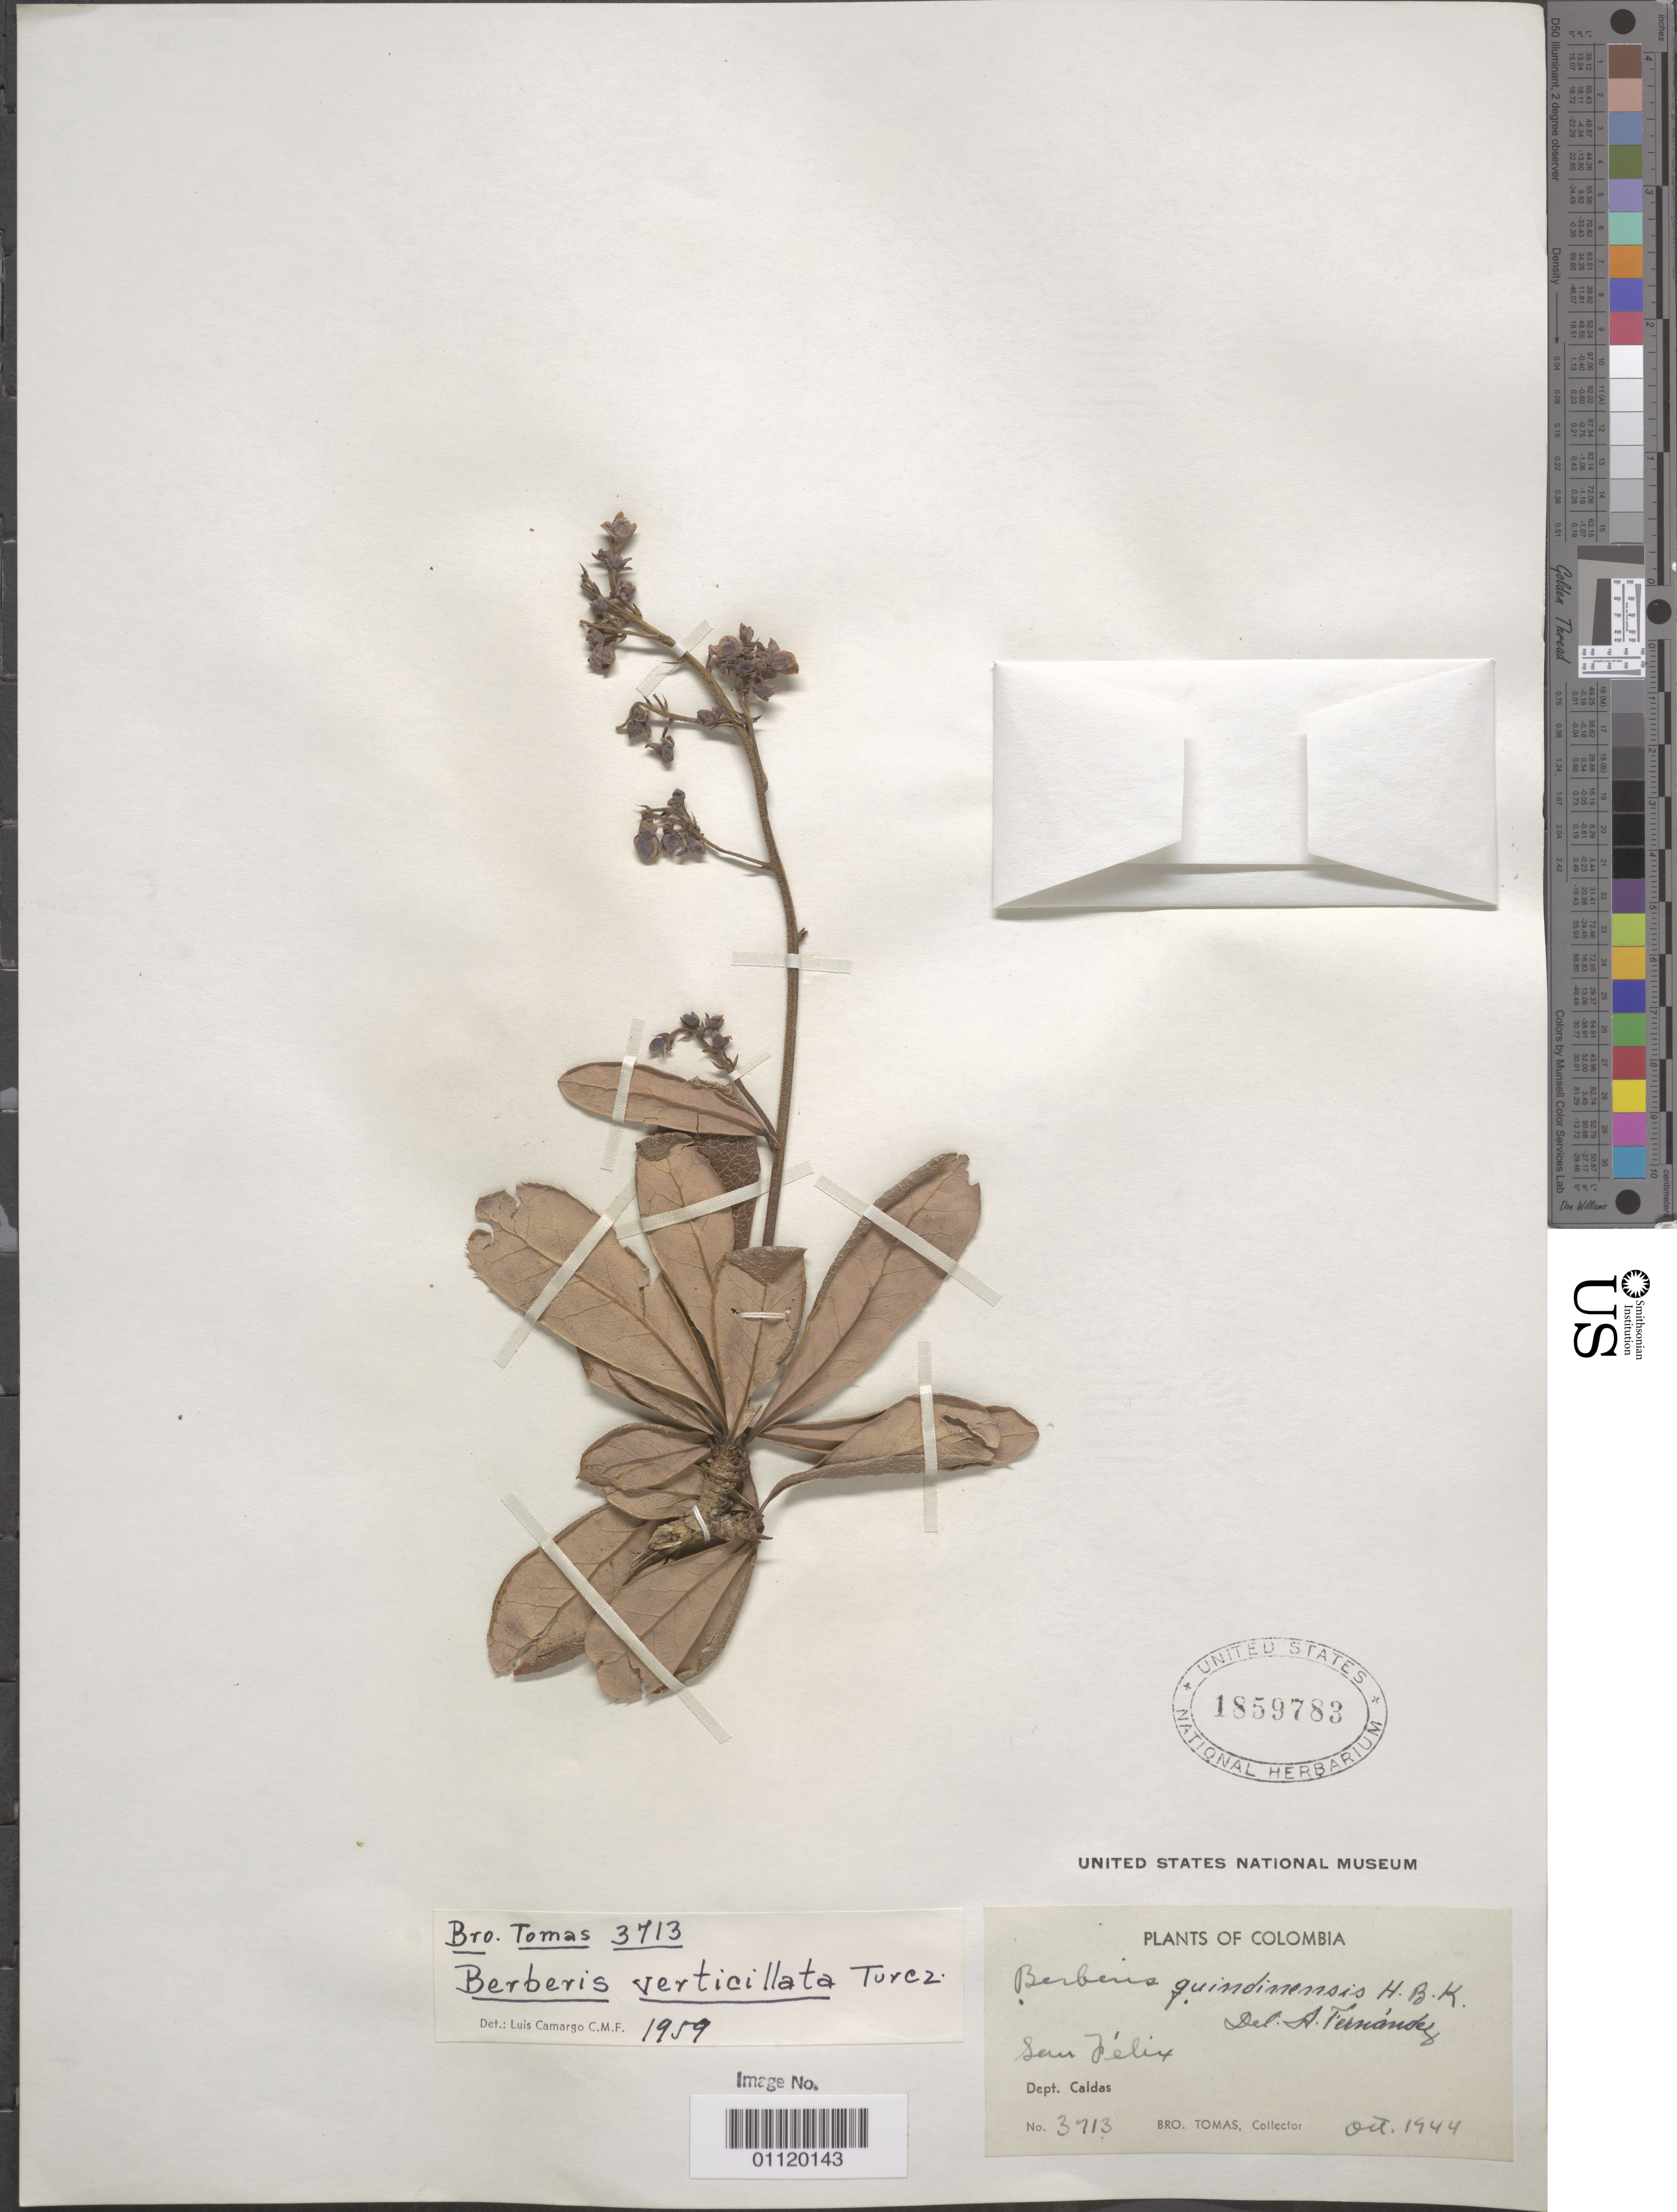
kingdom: Plantae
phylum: Tracheophyta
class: Magnoliopsida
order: Ranunculales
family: Berberidaceae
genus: Berberis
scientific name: Berberis verticillata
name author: Turcz.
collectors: B. Tomas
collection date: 1944-10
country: Colombia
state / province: Caldas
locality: San Félix, Caldas.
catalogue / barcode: US 1859783